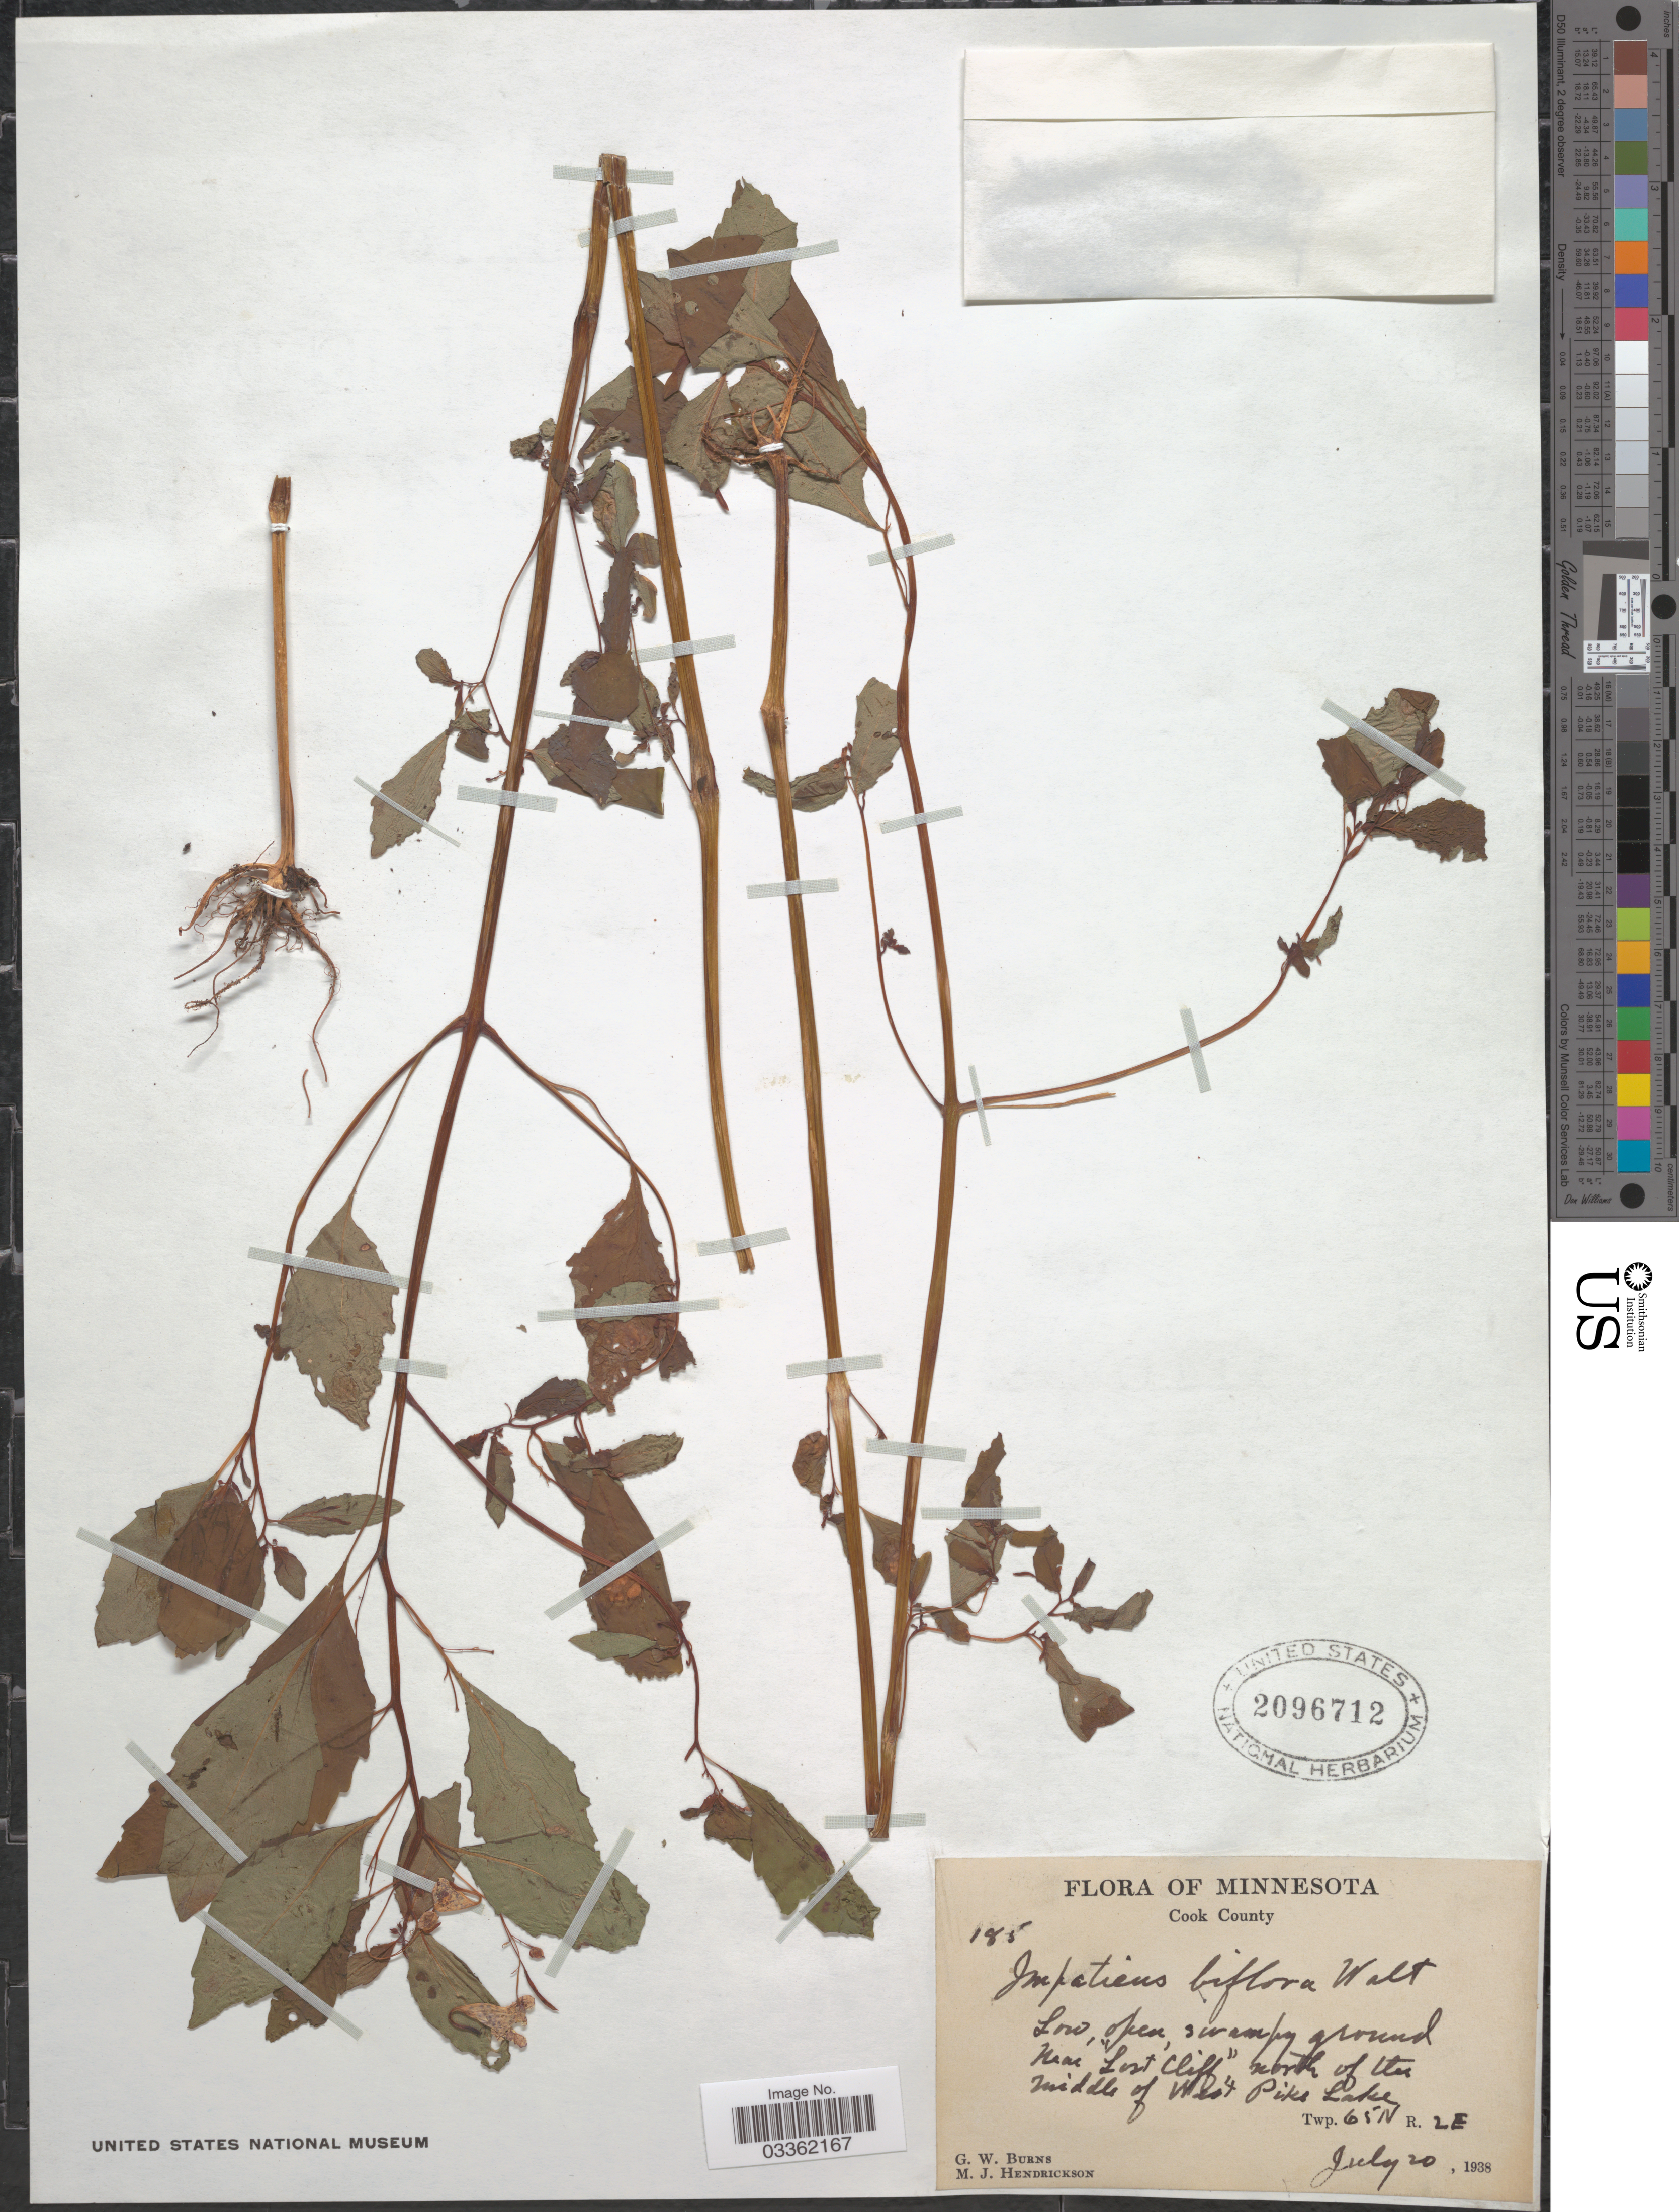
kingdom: Plantae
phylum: Tracheophyta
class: Magnoliopsida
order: Ericales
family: Balsaminaceae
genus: Impatiens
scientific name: Impatiens capensis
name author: Meerb.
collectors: G. Burns & M. Hendrickson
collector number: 185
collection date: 1938-07-20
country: United States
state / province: Minnesota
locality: Cook County. Near "Lost Cliff" north of the middle of West Pike Lake. Twp. 65 N R. 2 E.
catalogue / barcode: US 2096712